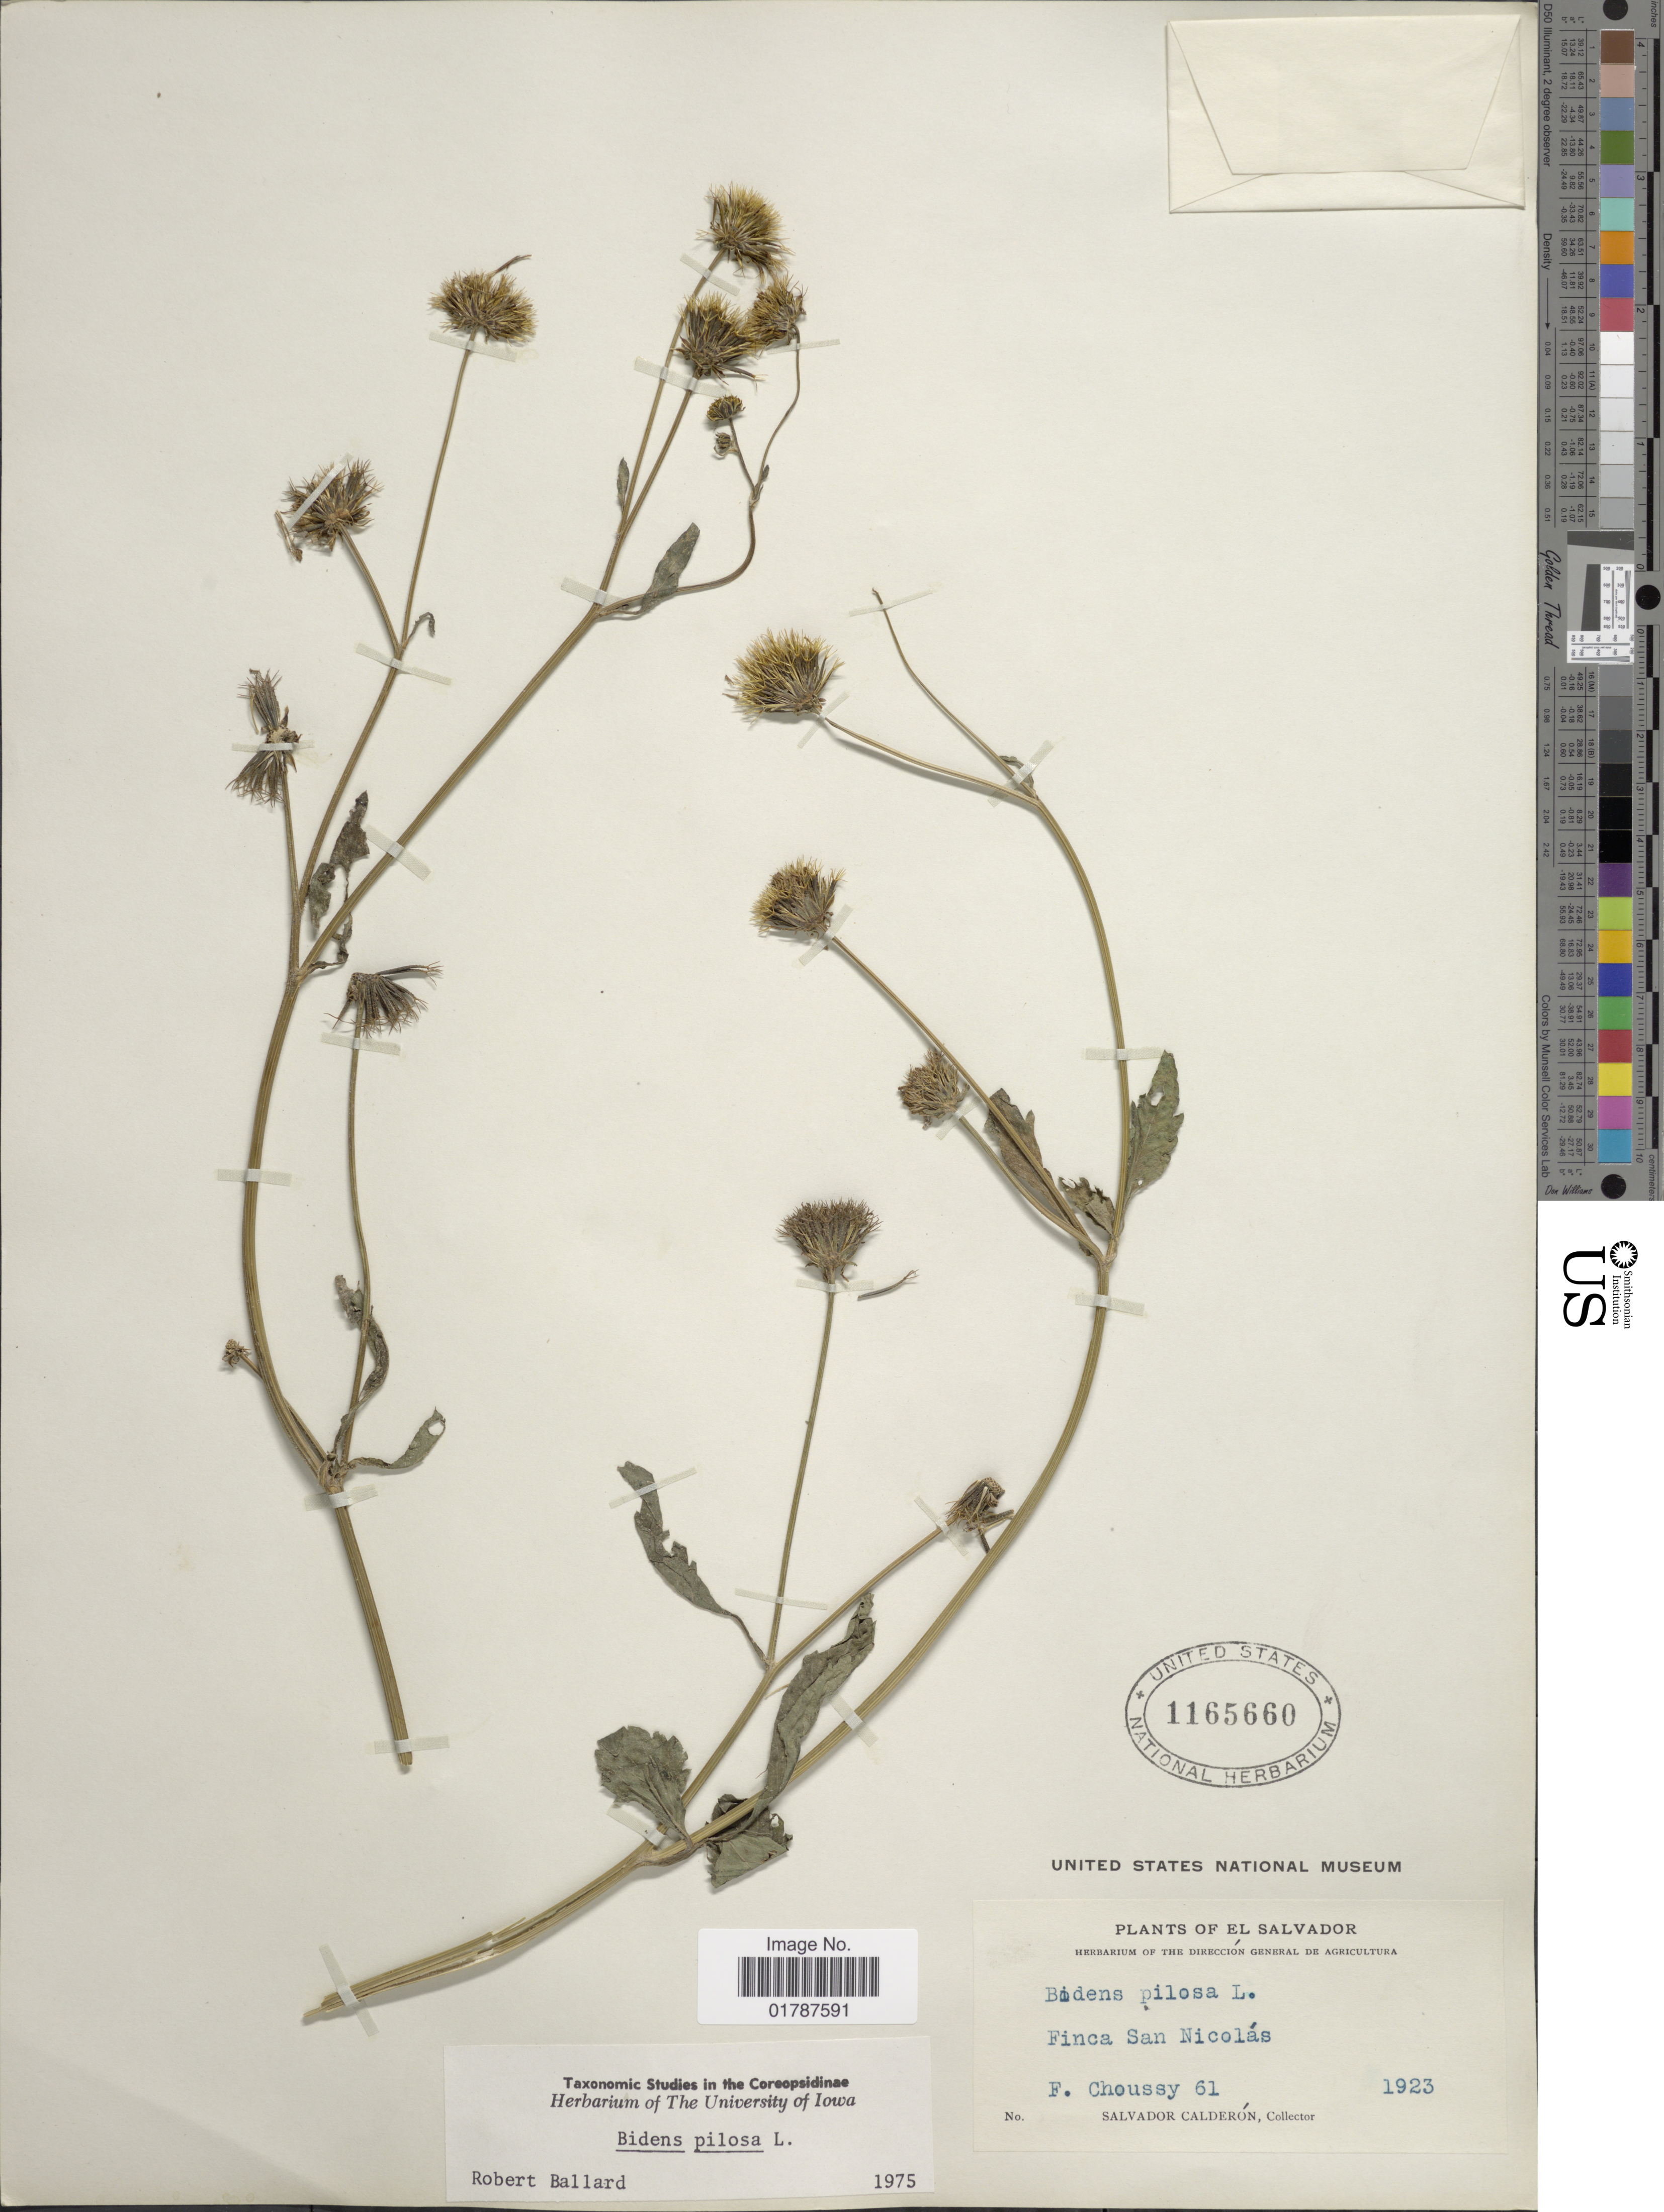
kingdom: Plantae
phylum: Tracheophyta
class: Magnoliopsida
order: Asterales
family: Asteraceae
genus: Bidens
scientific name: Bidens pilosa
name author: L.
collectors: F. Choussy & S. Calderón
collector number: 61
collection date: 1923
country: El Salvador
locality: Finca San Nicolas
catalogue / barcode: US 1165660